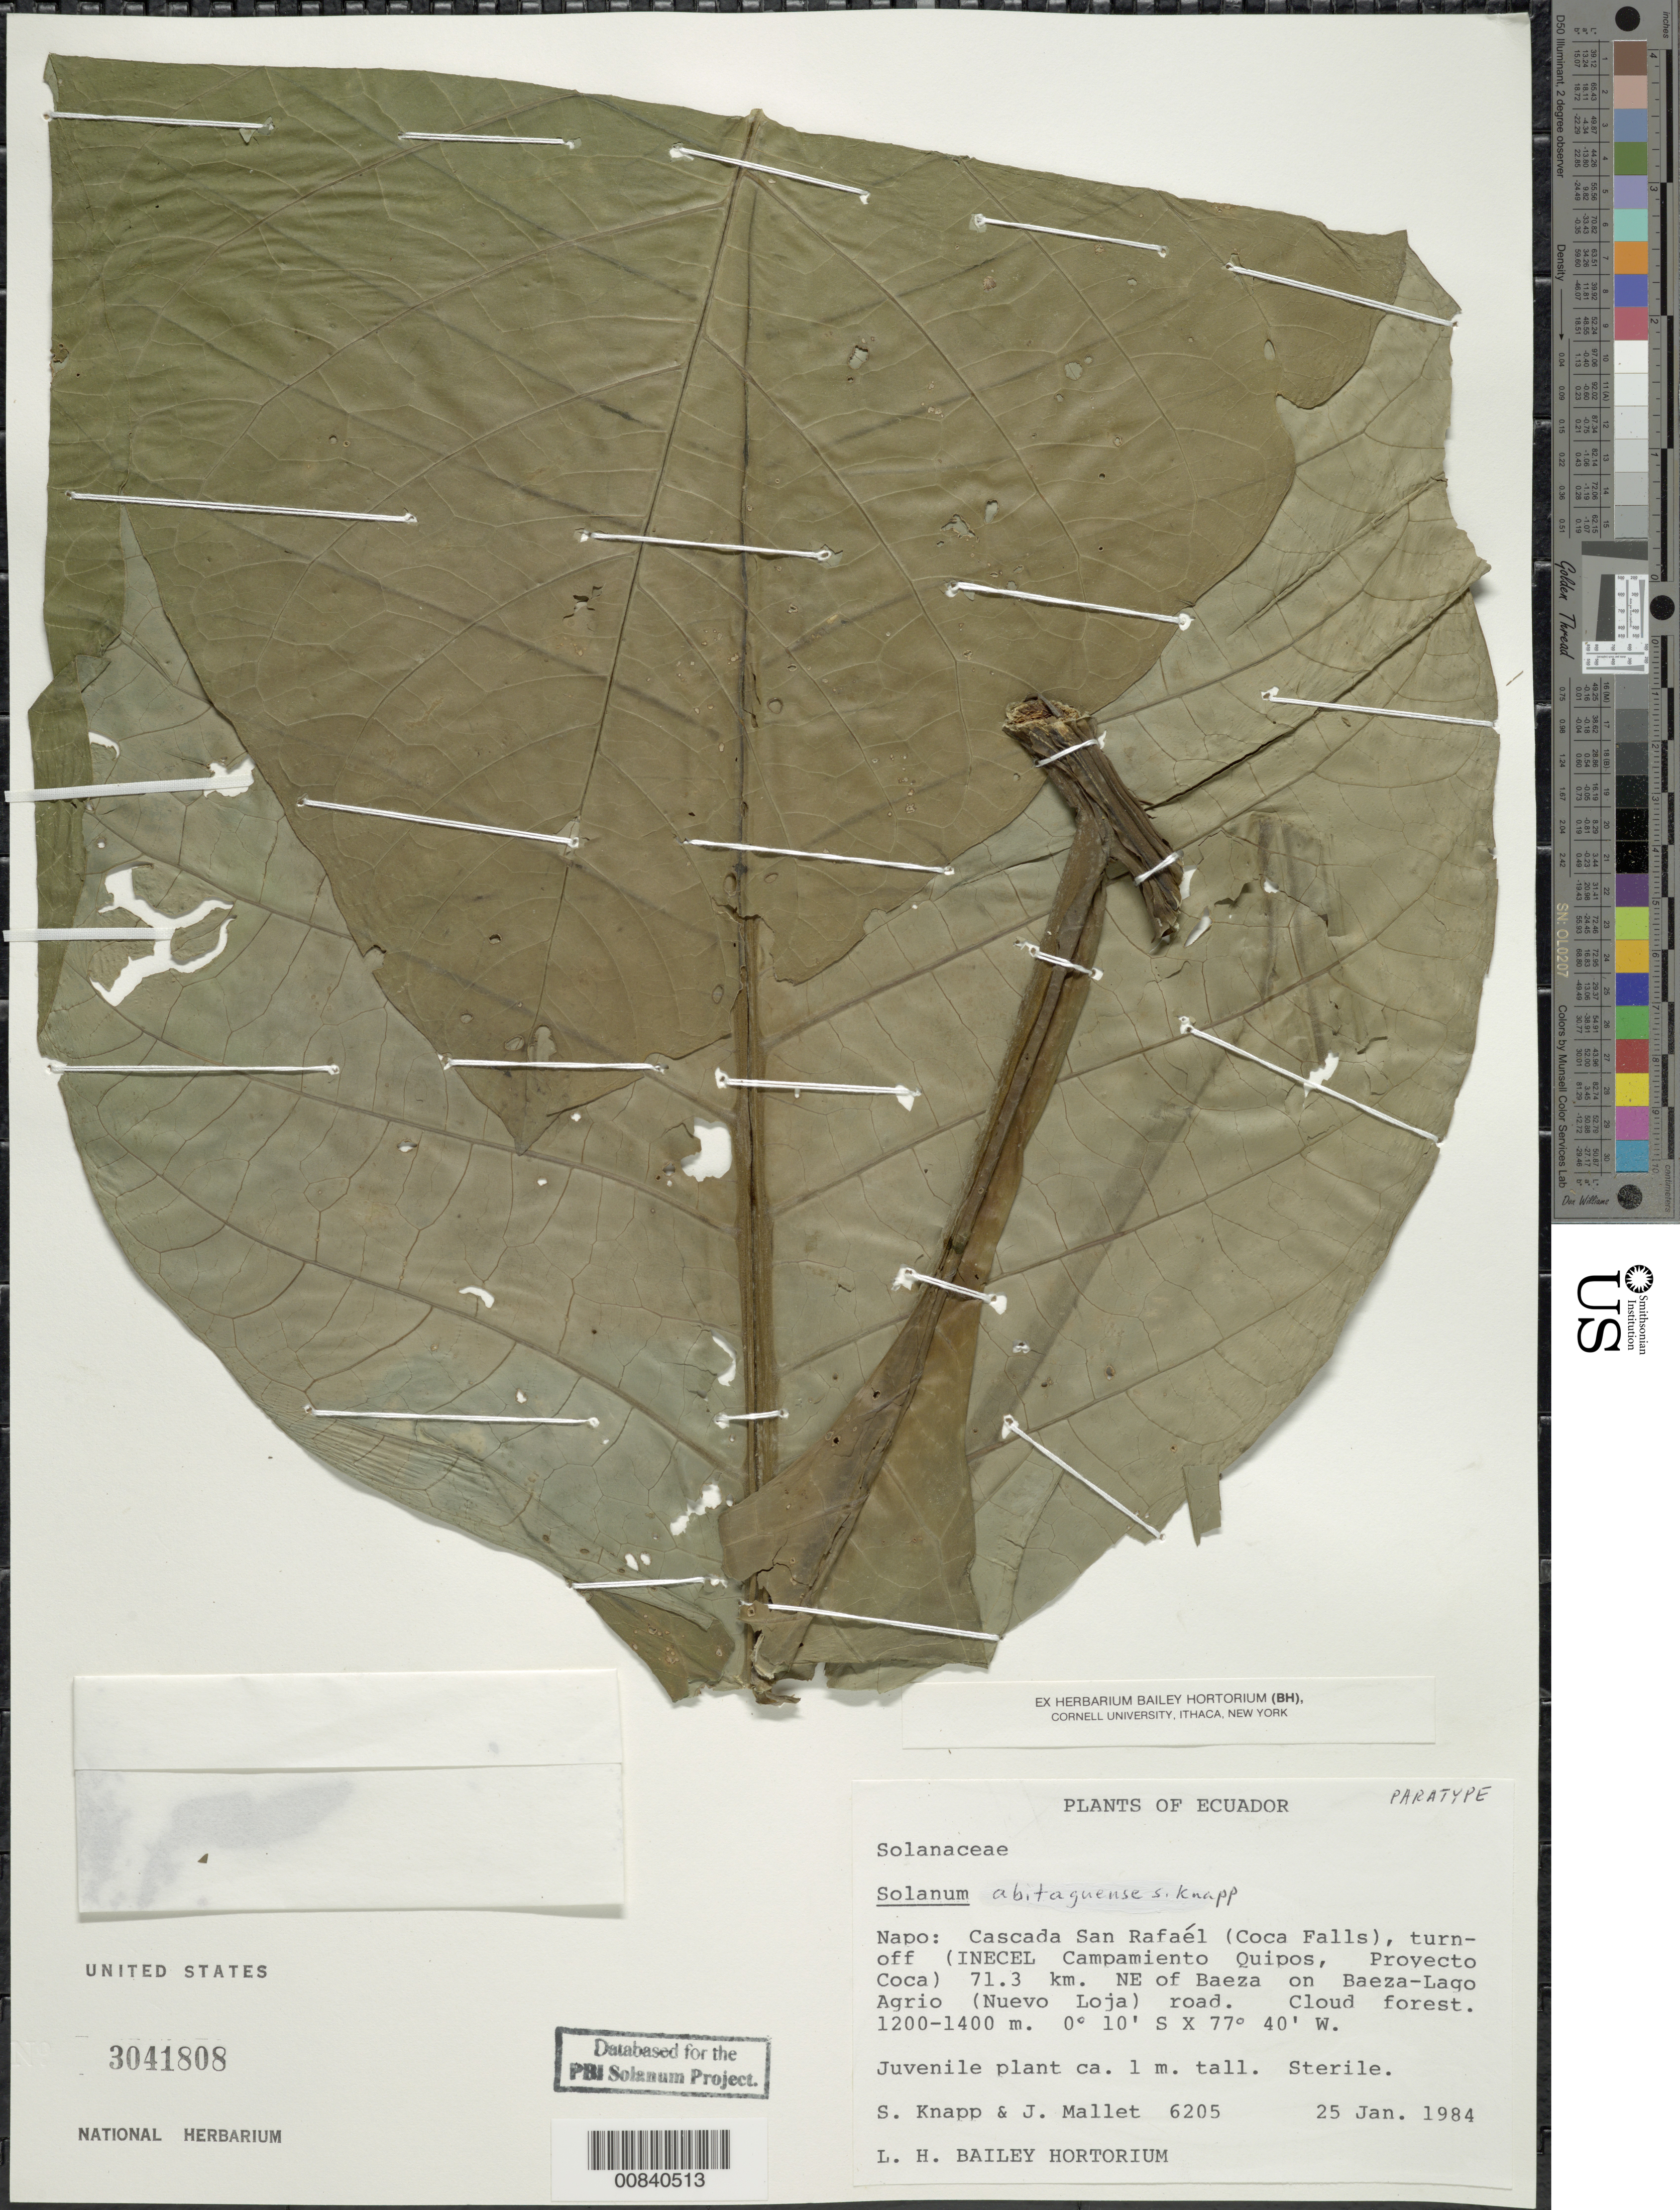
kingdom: Plantae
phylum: Tracheophyta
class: Magnoliopsida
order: Solanales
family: Solanaceae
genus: Solanum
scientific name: Solanum abitaguense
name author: S. Knapp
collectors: S. Knapp & J. Mallet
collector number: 6205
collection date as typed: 25 Jan 1984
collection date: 1984-01-25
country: Ecuador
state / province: Napo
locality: Cascada San Rafaél (Coca Falls), turn-off (INCEL Campamiento Quipos, Proyecto Coca) 71.3 km, NE of Baeza on Baeza-Lago Agrio (Nueva Loja) road.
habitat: Cloud forest.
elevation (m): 1200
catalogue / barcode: US 3041808